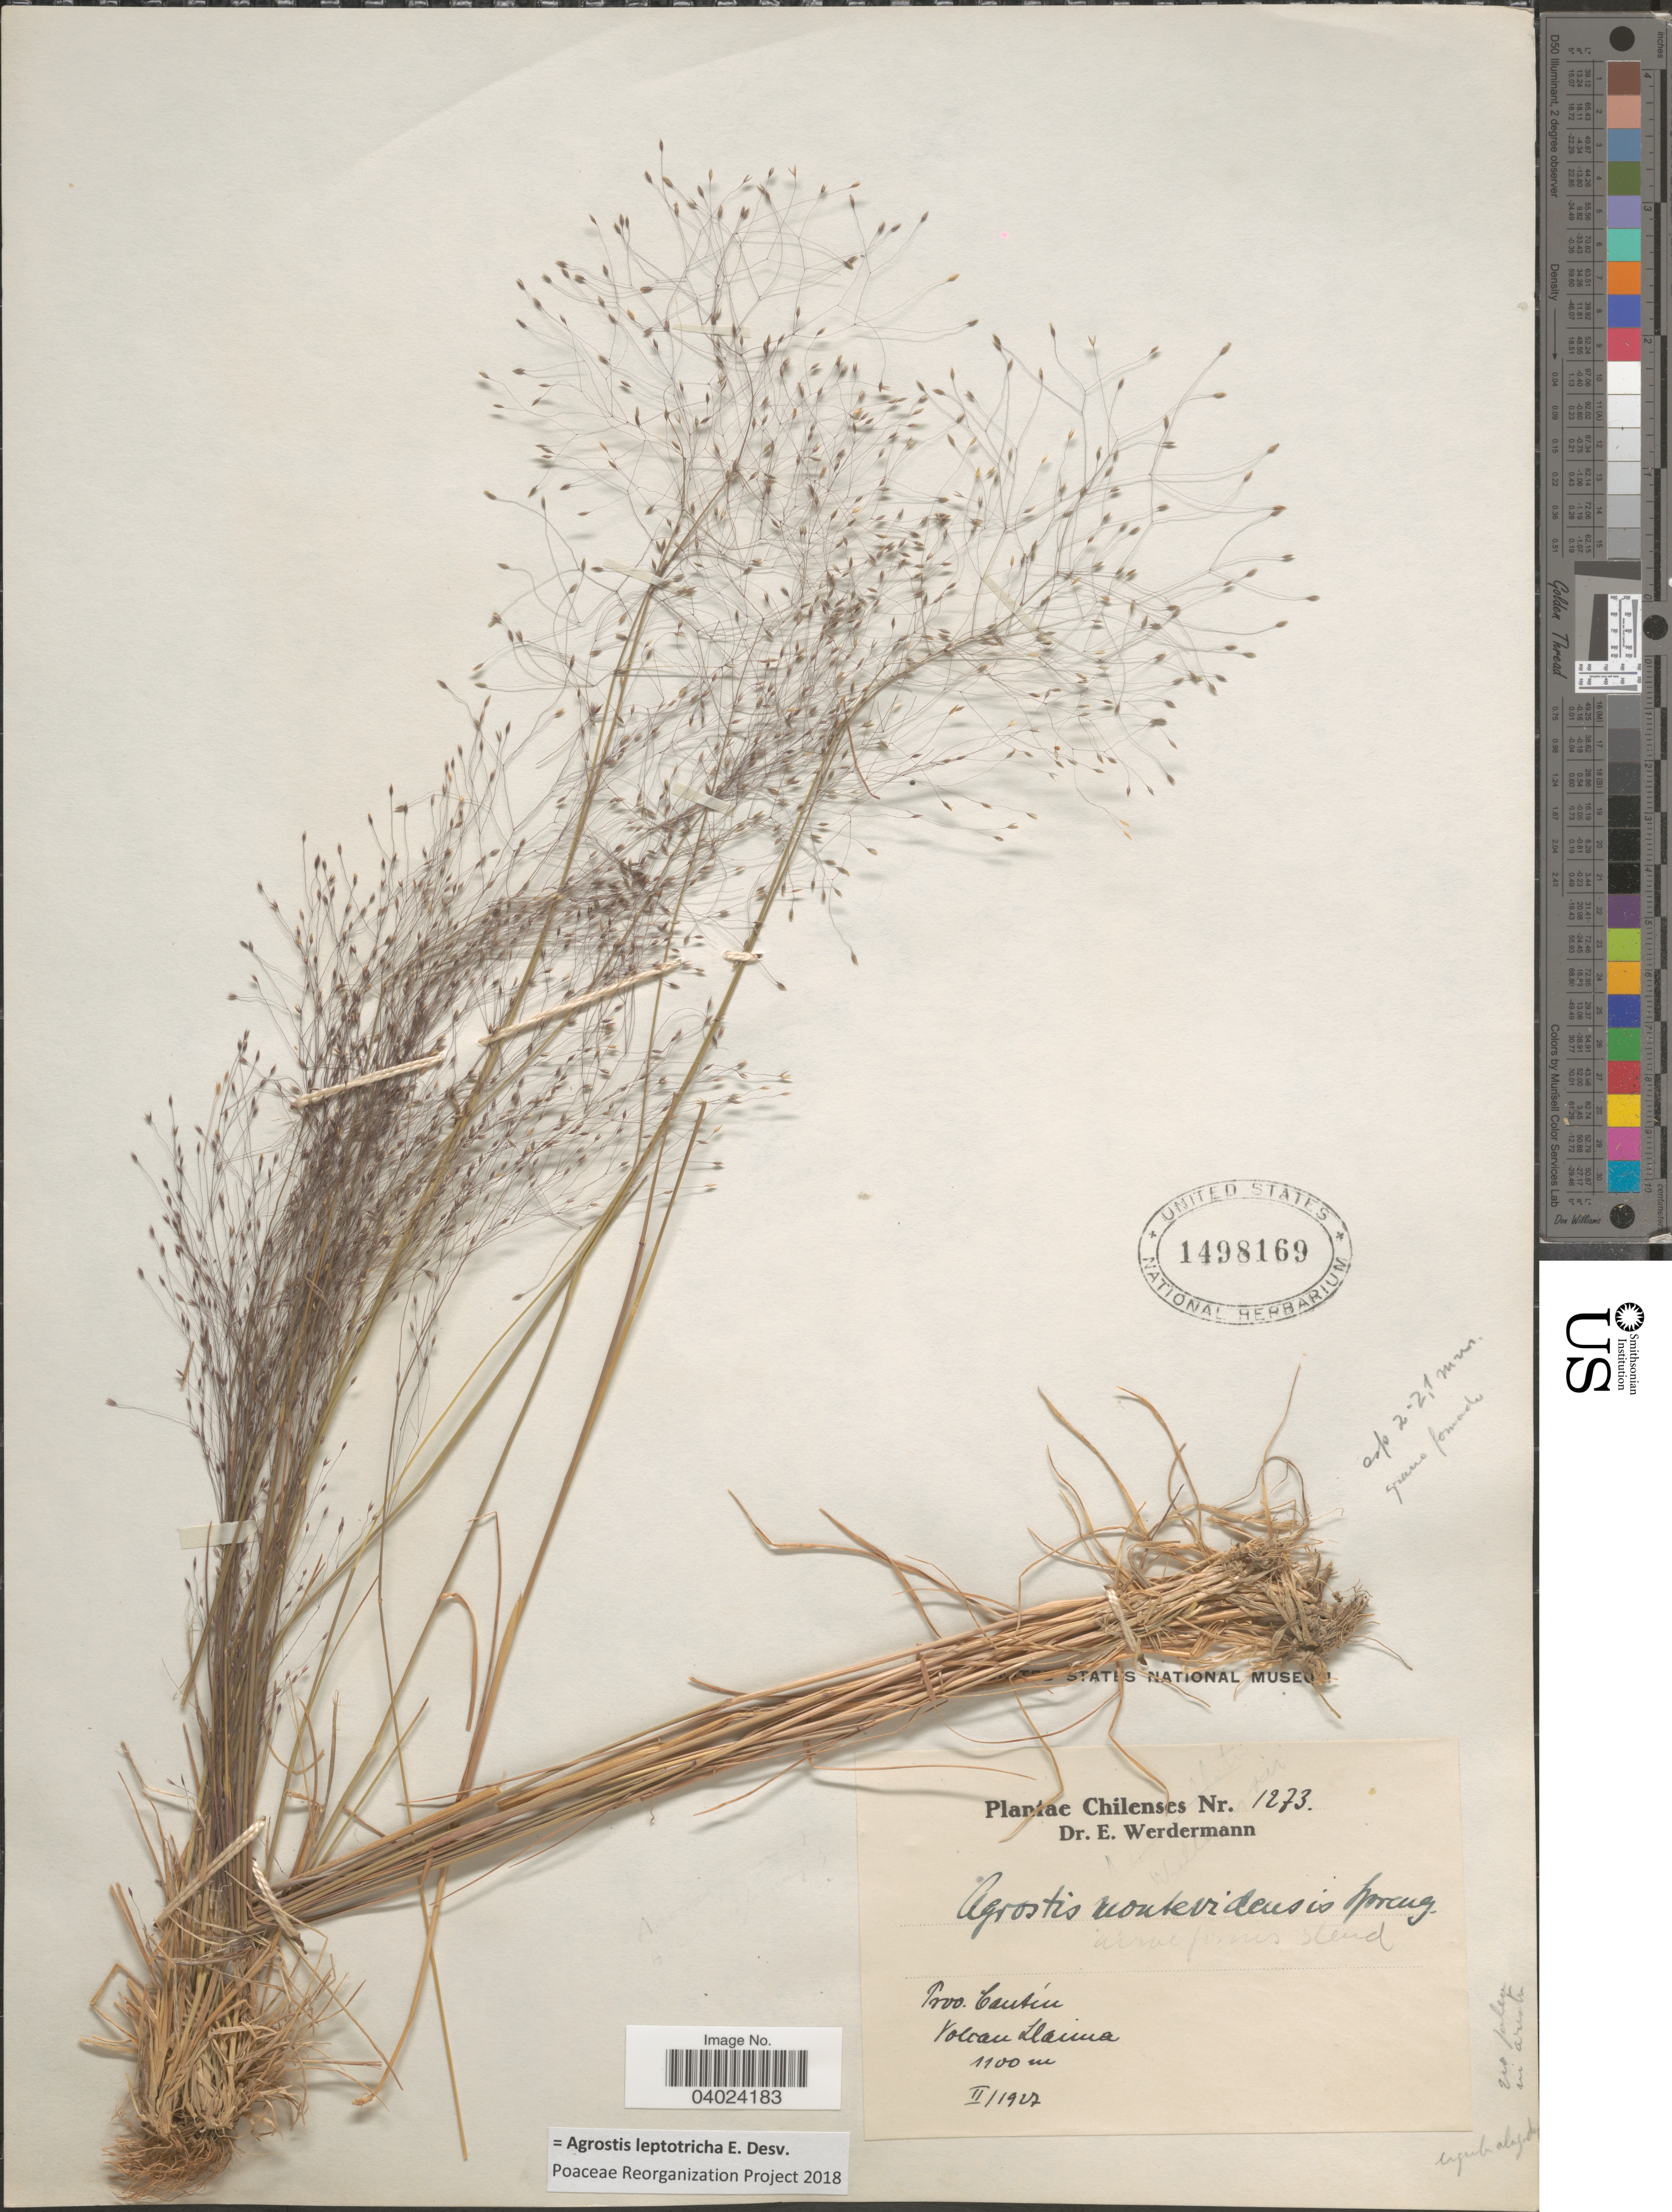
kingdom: Plantae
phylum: Tracheophyta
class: Liliopsida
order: Poales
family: Poaceae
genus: Agrostis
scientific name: Agrostis leptotricha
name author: É. Desv.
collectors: E. Werdermann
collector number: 1273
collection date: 1927-02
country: Chile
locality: Prov. Cautín. Volcan Llaima.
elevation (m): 1100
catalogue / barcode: US 1498169